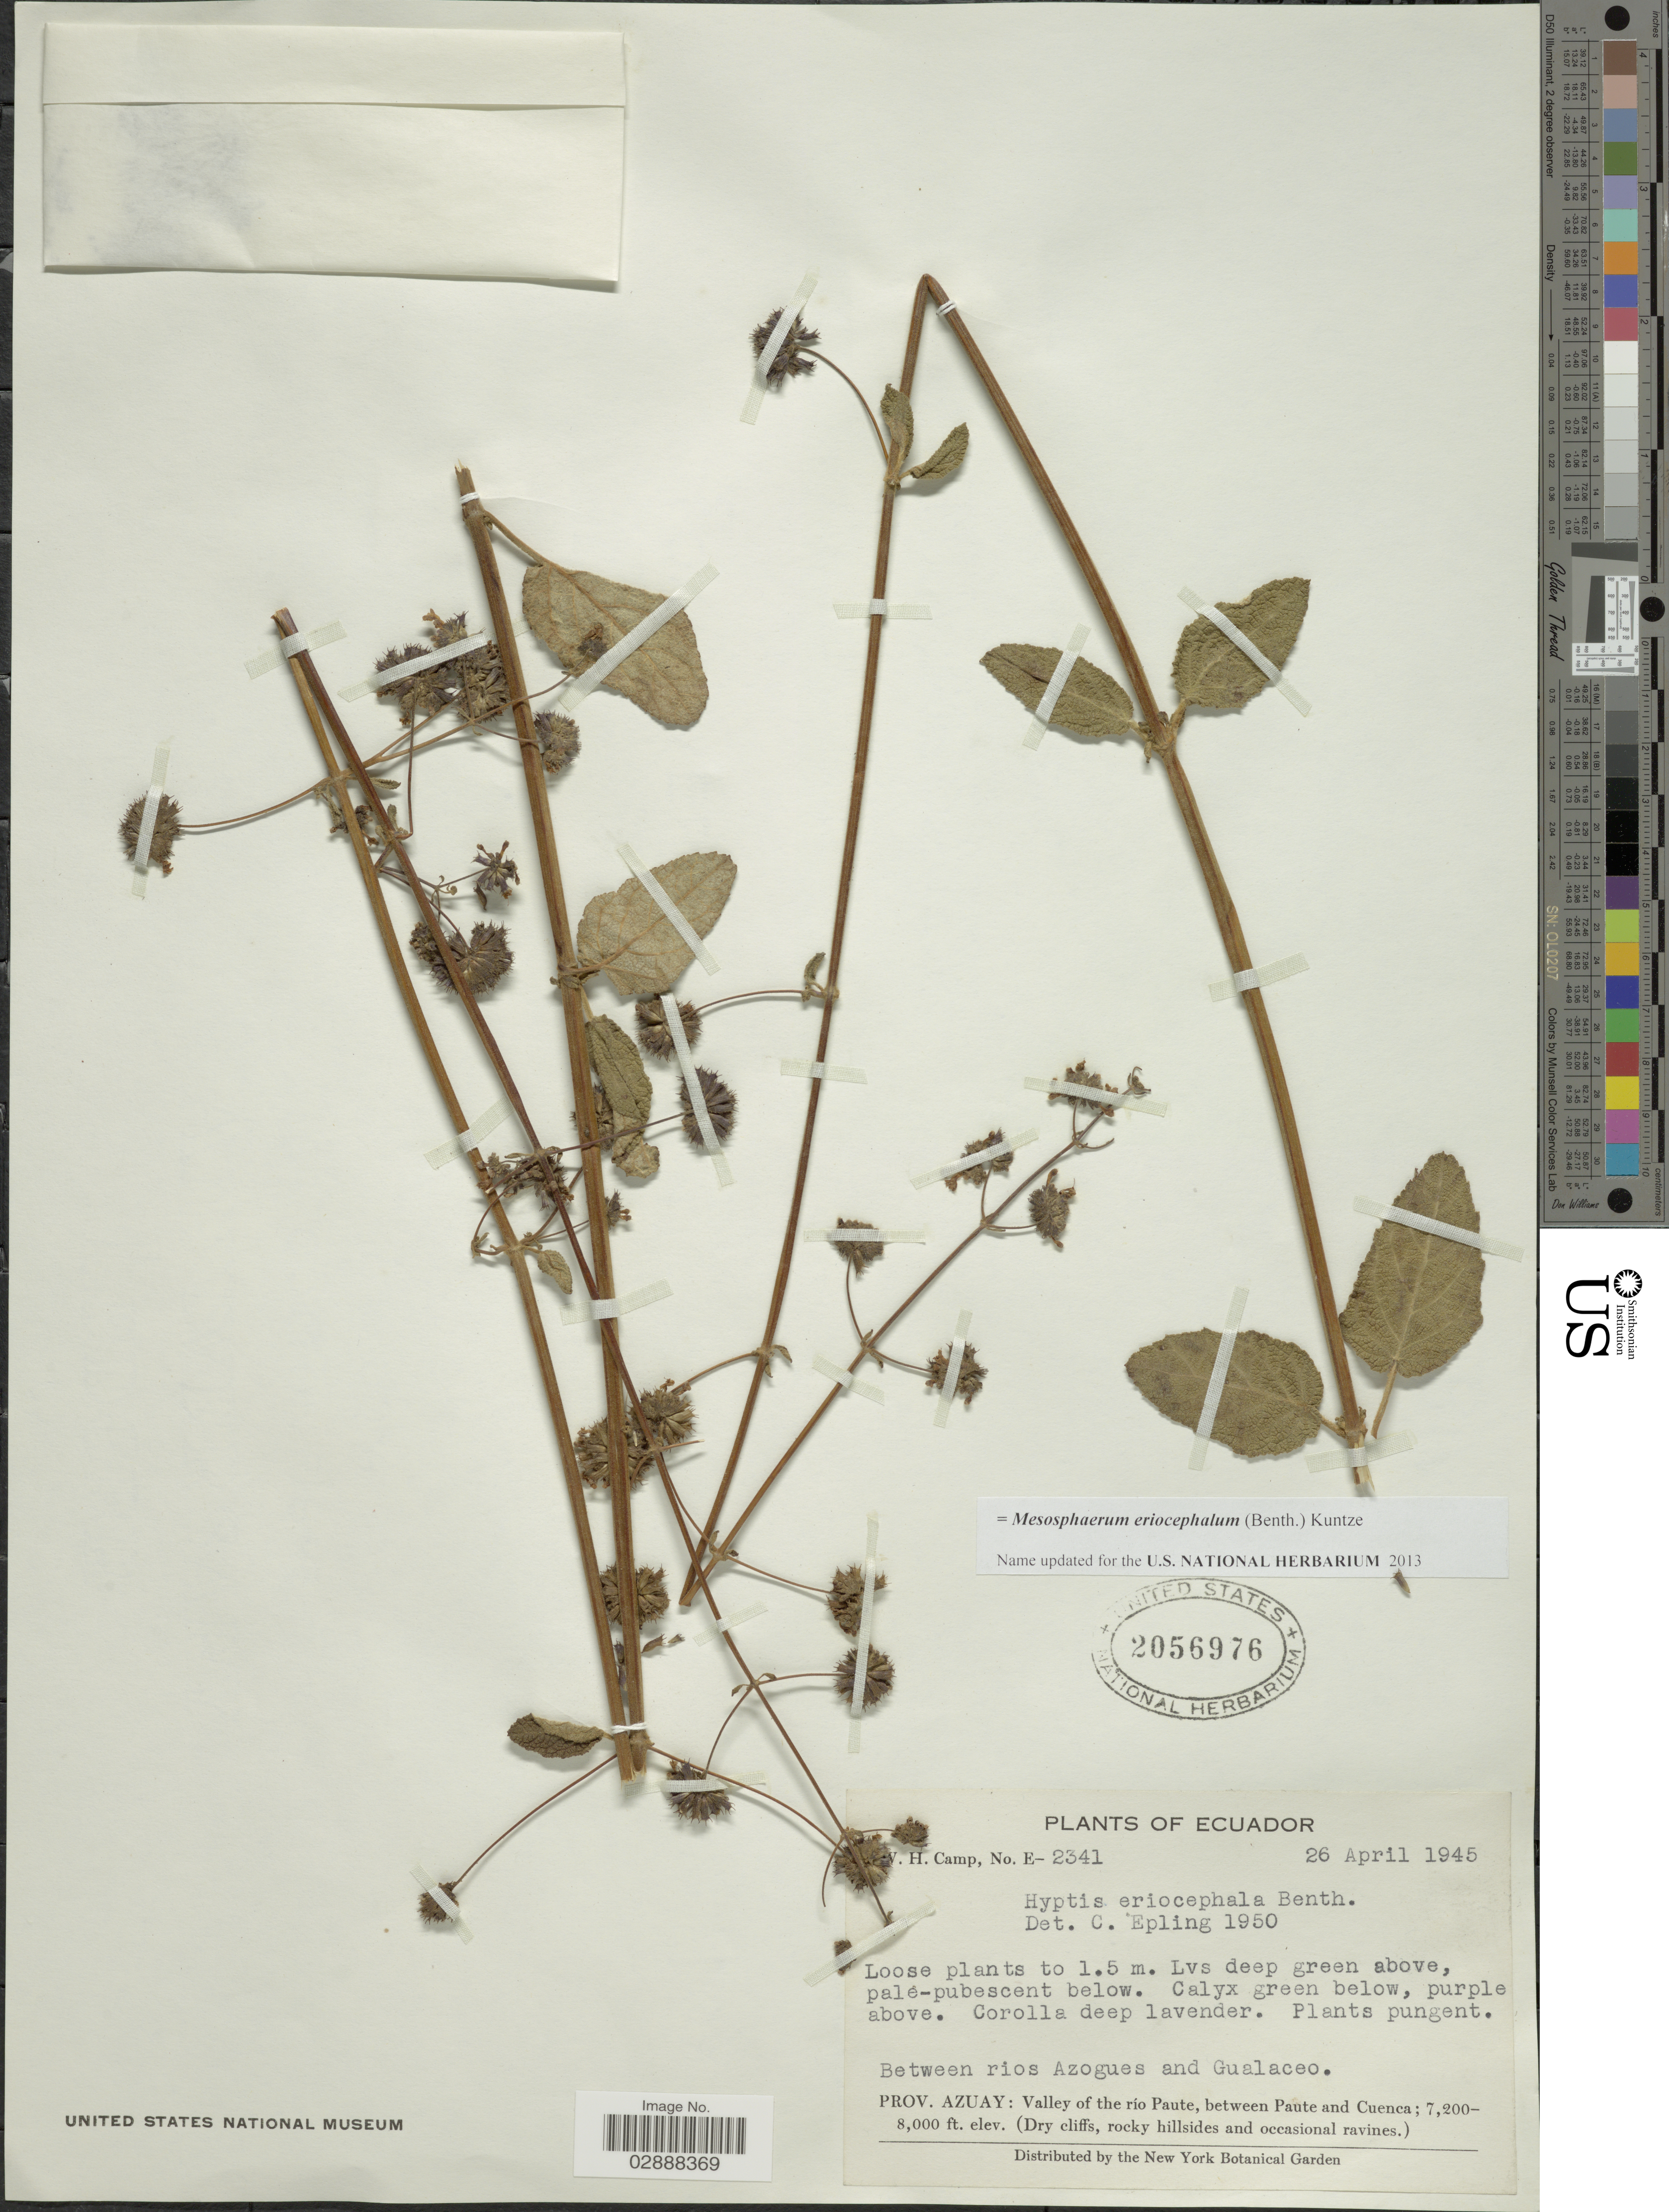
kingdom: Plantae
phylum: Tracheophyta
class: Magnoliopsida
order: Lamiales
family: Lamiaceae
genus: Mesosphaerum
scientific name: Mesosphaerum eriocephalum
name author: (Benth.) Kuntze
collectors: W. H. Camp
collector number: E-2341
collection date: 1945-04-26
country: Ecuador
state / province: Azuay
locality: Between rios Azogues and Gualaceo. Valley of the río Paute, between Paute and Cuenca.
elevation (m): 2195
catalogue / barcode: US 2056976